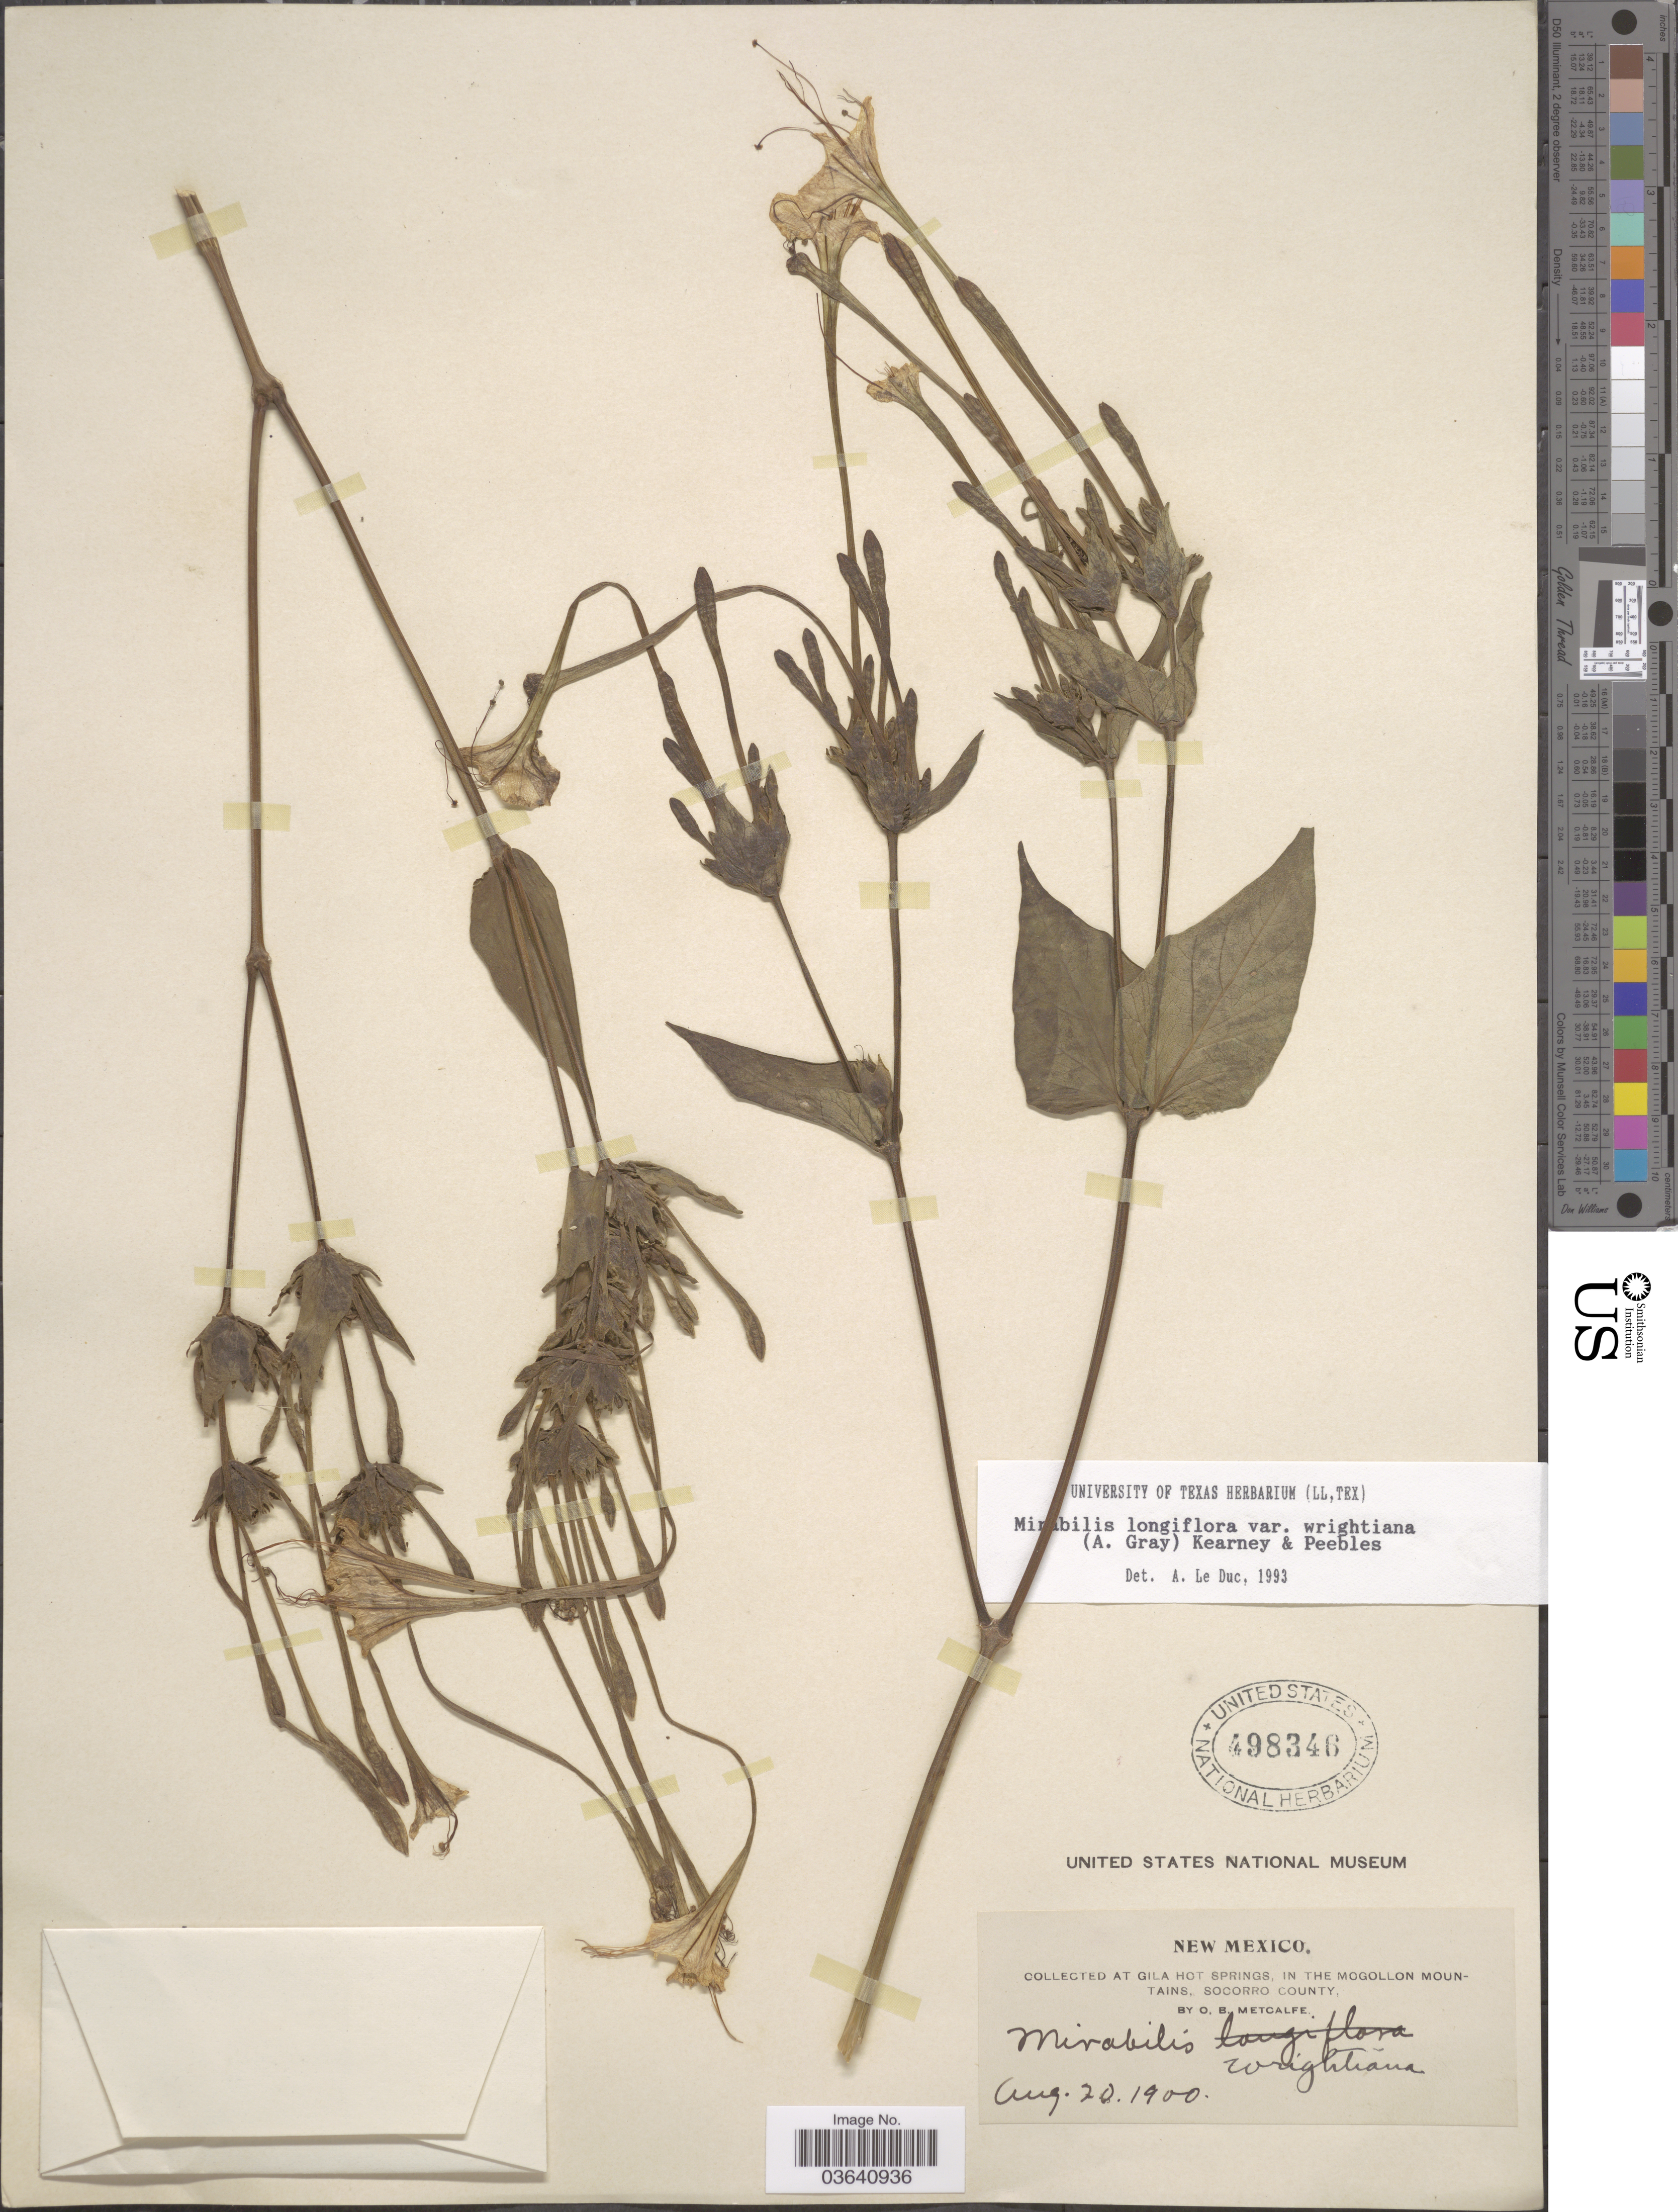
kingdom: Plantae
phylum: Tracheophyta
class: Magnoliopsida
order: Caryophyllales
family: Nyctaginaceae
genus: Mirabilis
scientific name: Mirabilis longiflora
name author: L.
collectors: O. B. Metcalfe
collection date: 1900-08-20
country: United States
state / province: New Mexico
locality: At Gila Hot Springs, in the Mogollon Mountais, Socorro County.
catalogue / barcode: US 498346